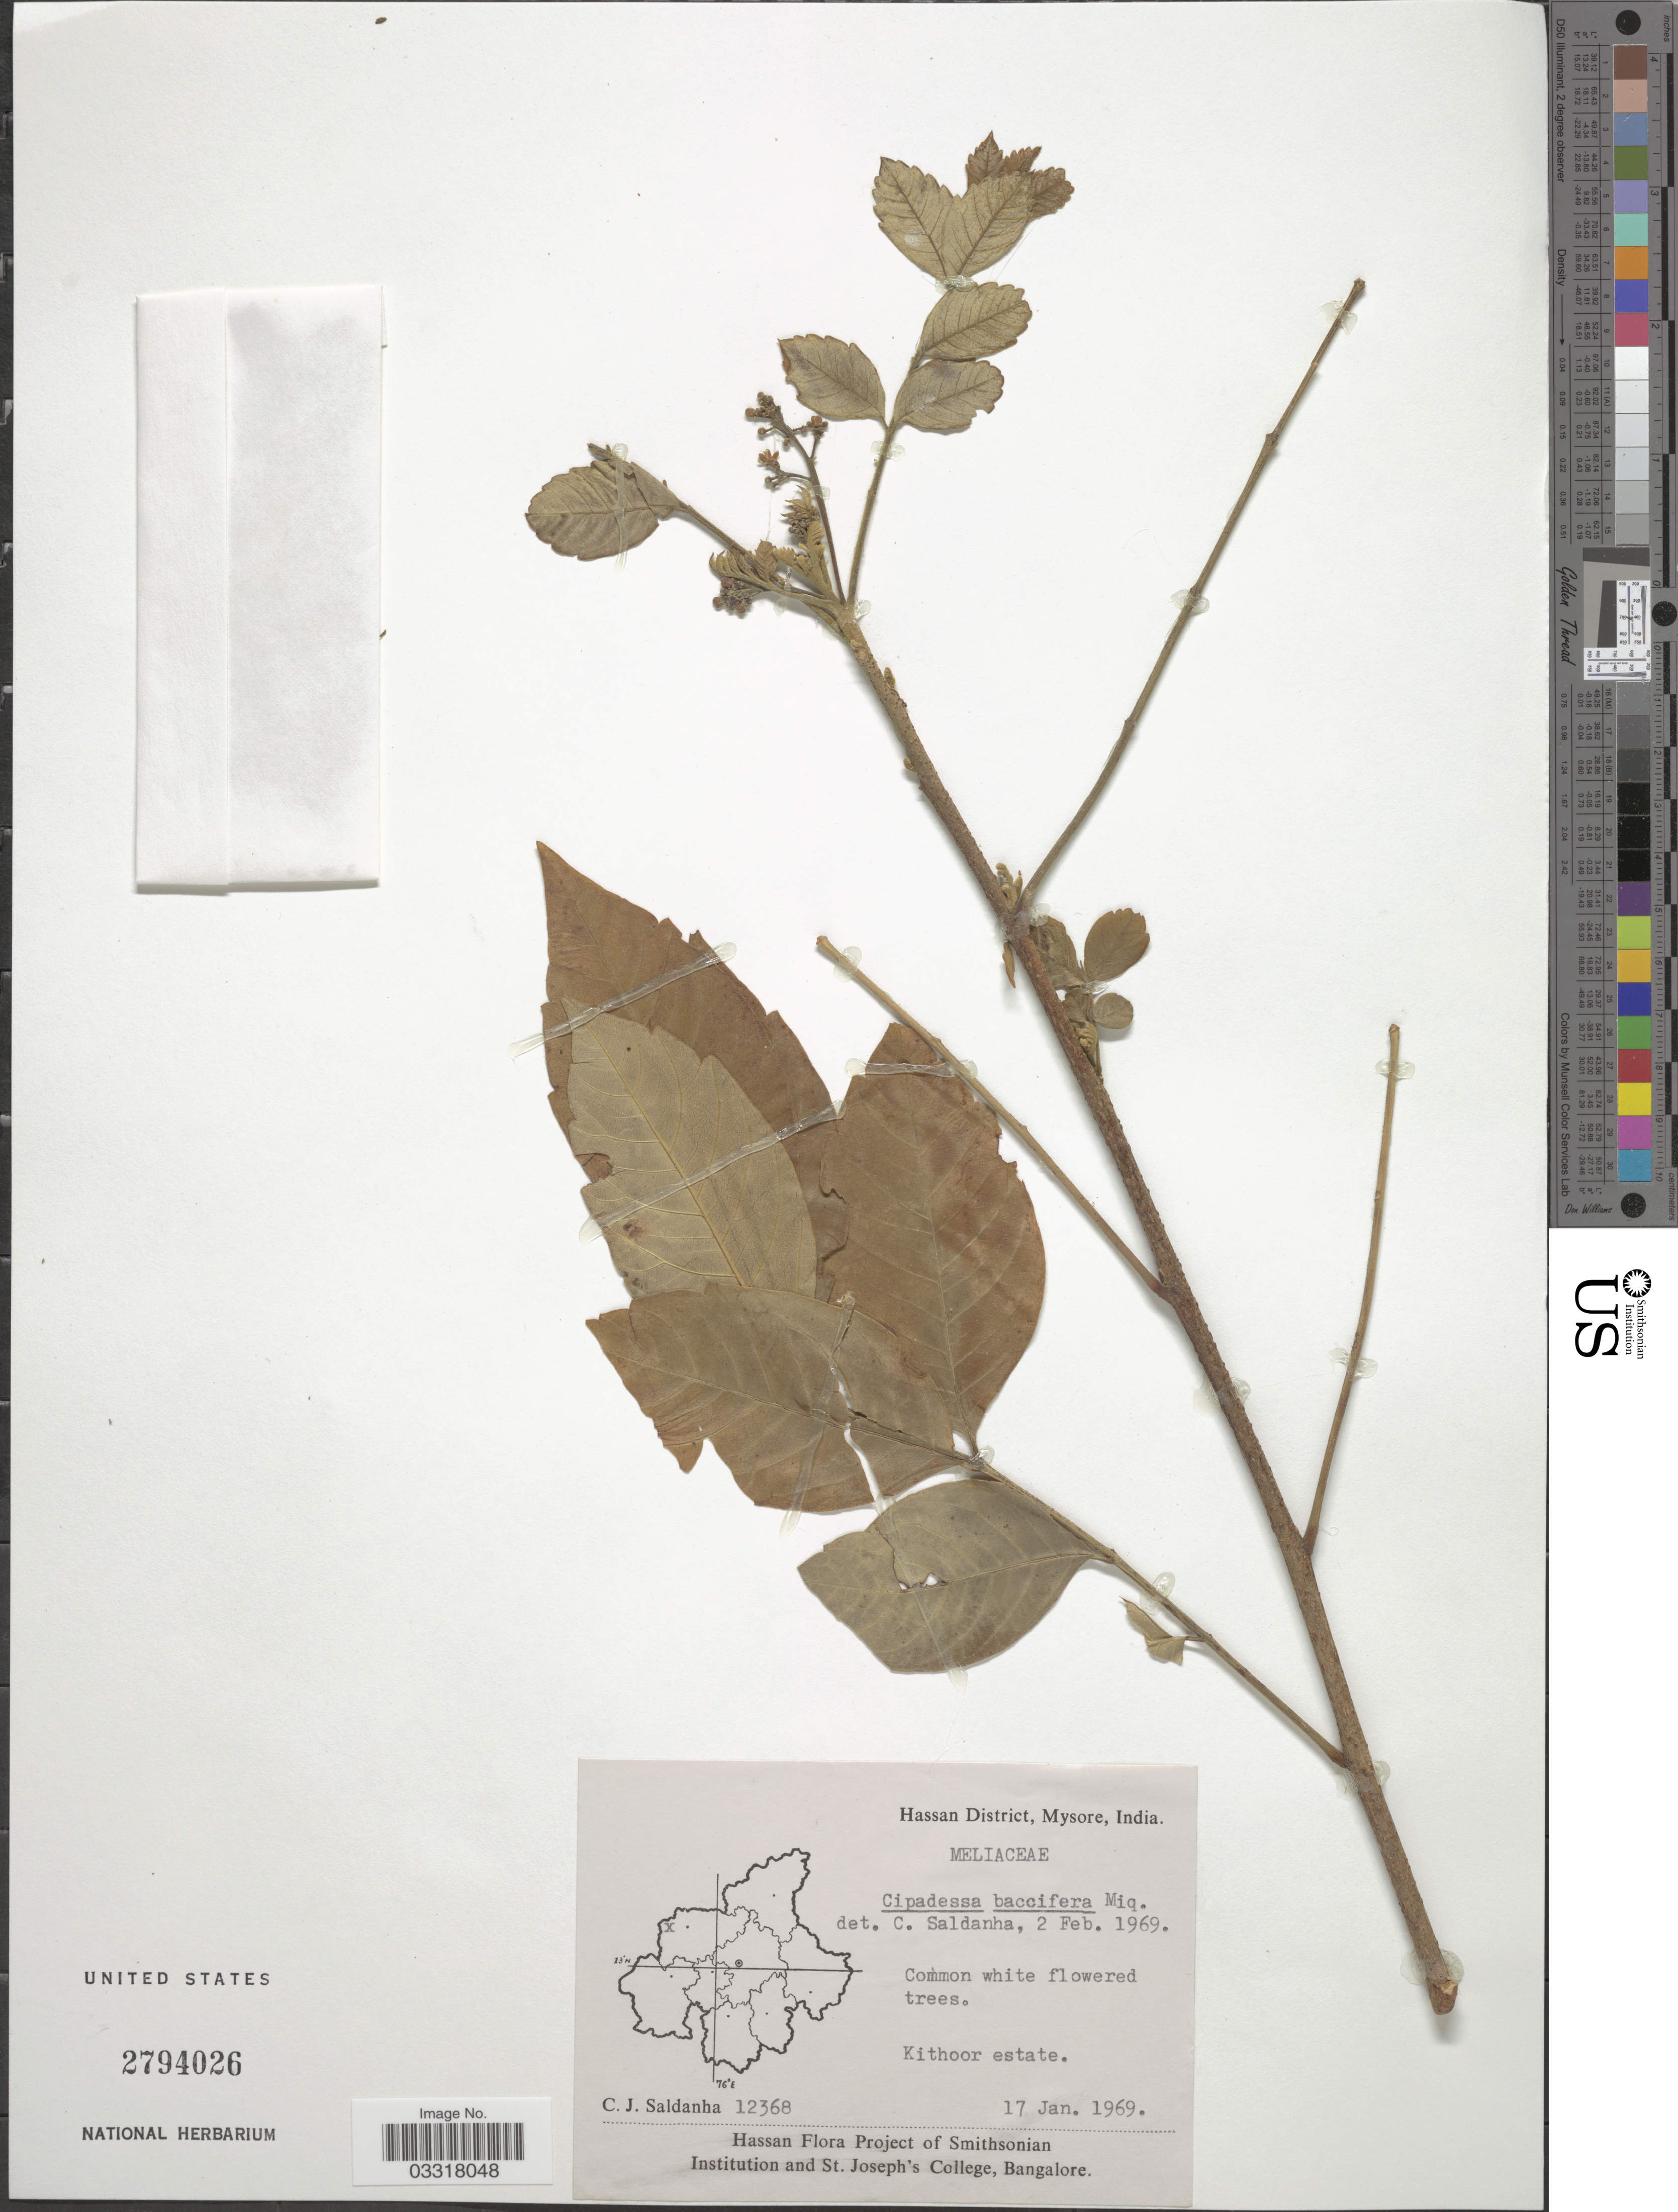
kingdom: Plantae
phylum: Tracheophyta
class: Magnoliopsida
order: Sapindales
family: Meliaceae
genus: Cipadessa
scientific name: Cipadessa baccifera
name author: Miq.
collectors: C. J. Saldanha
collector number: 12368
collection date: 1969-01-17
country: India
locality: Hassan District, Mysore. Kithoor estate.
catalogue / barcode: US 2794026